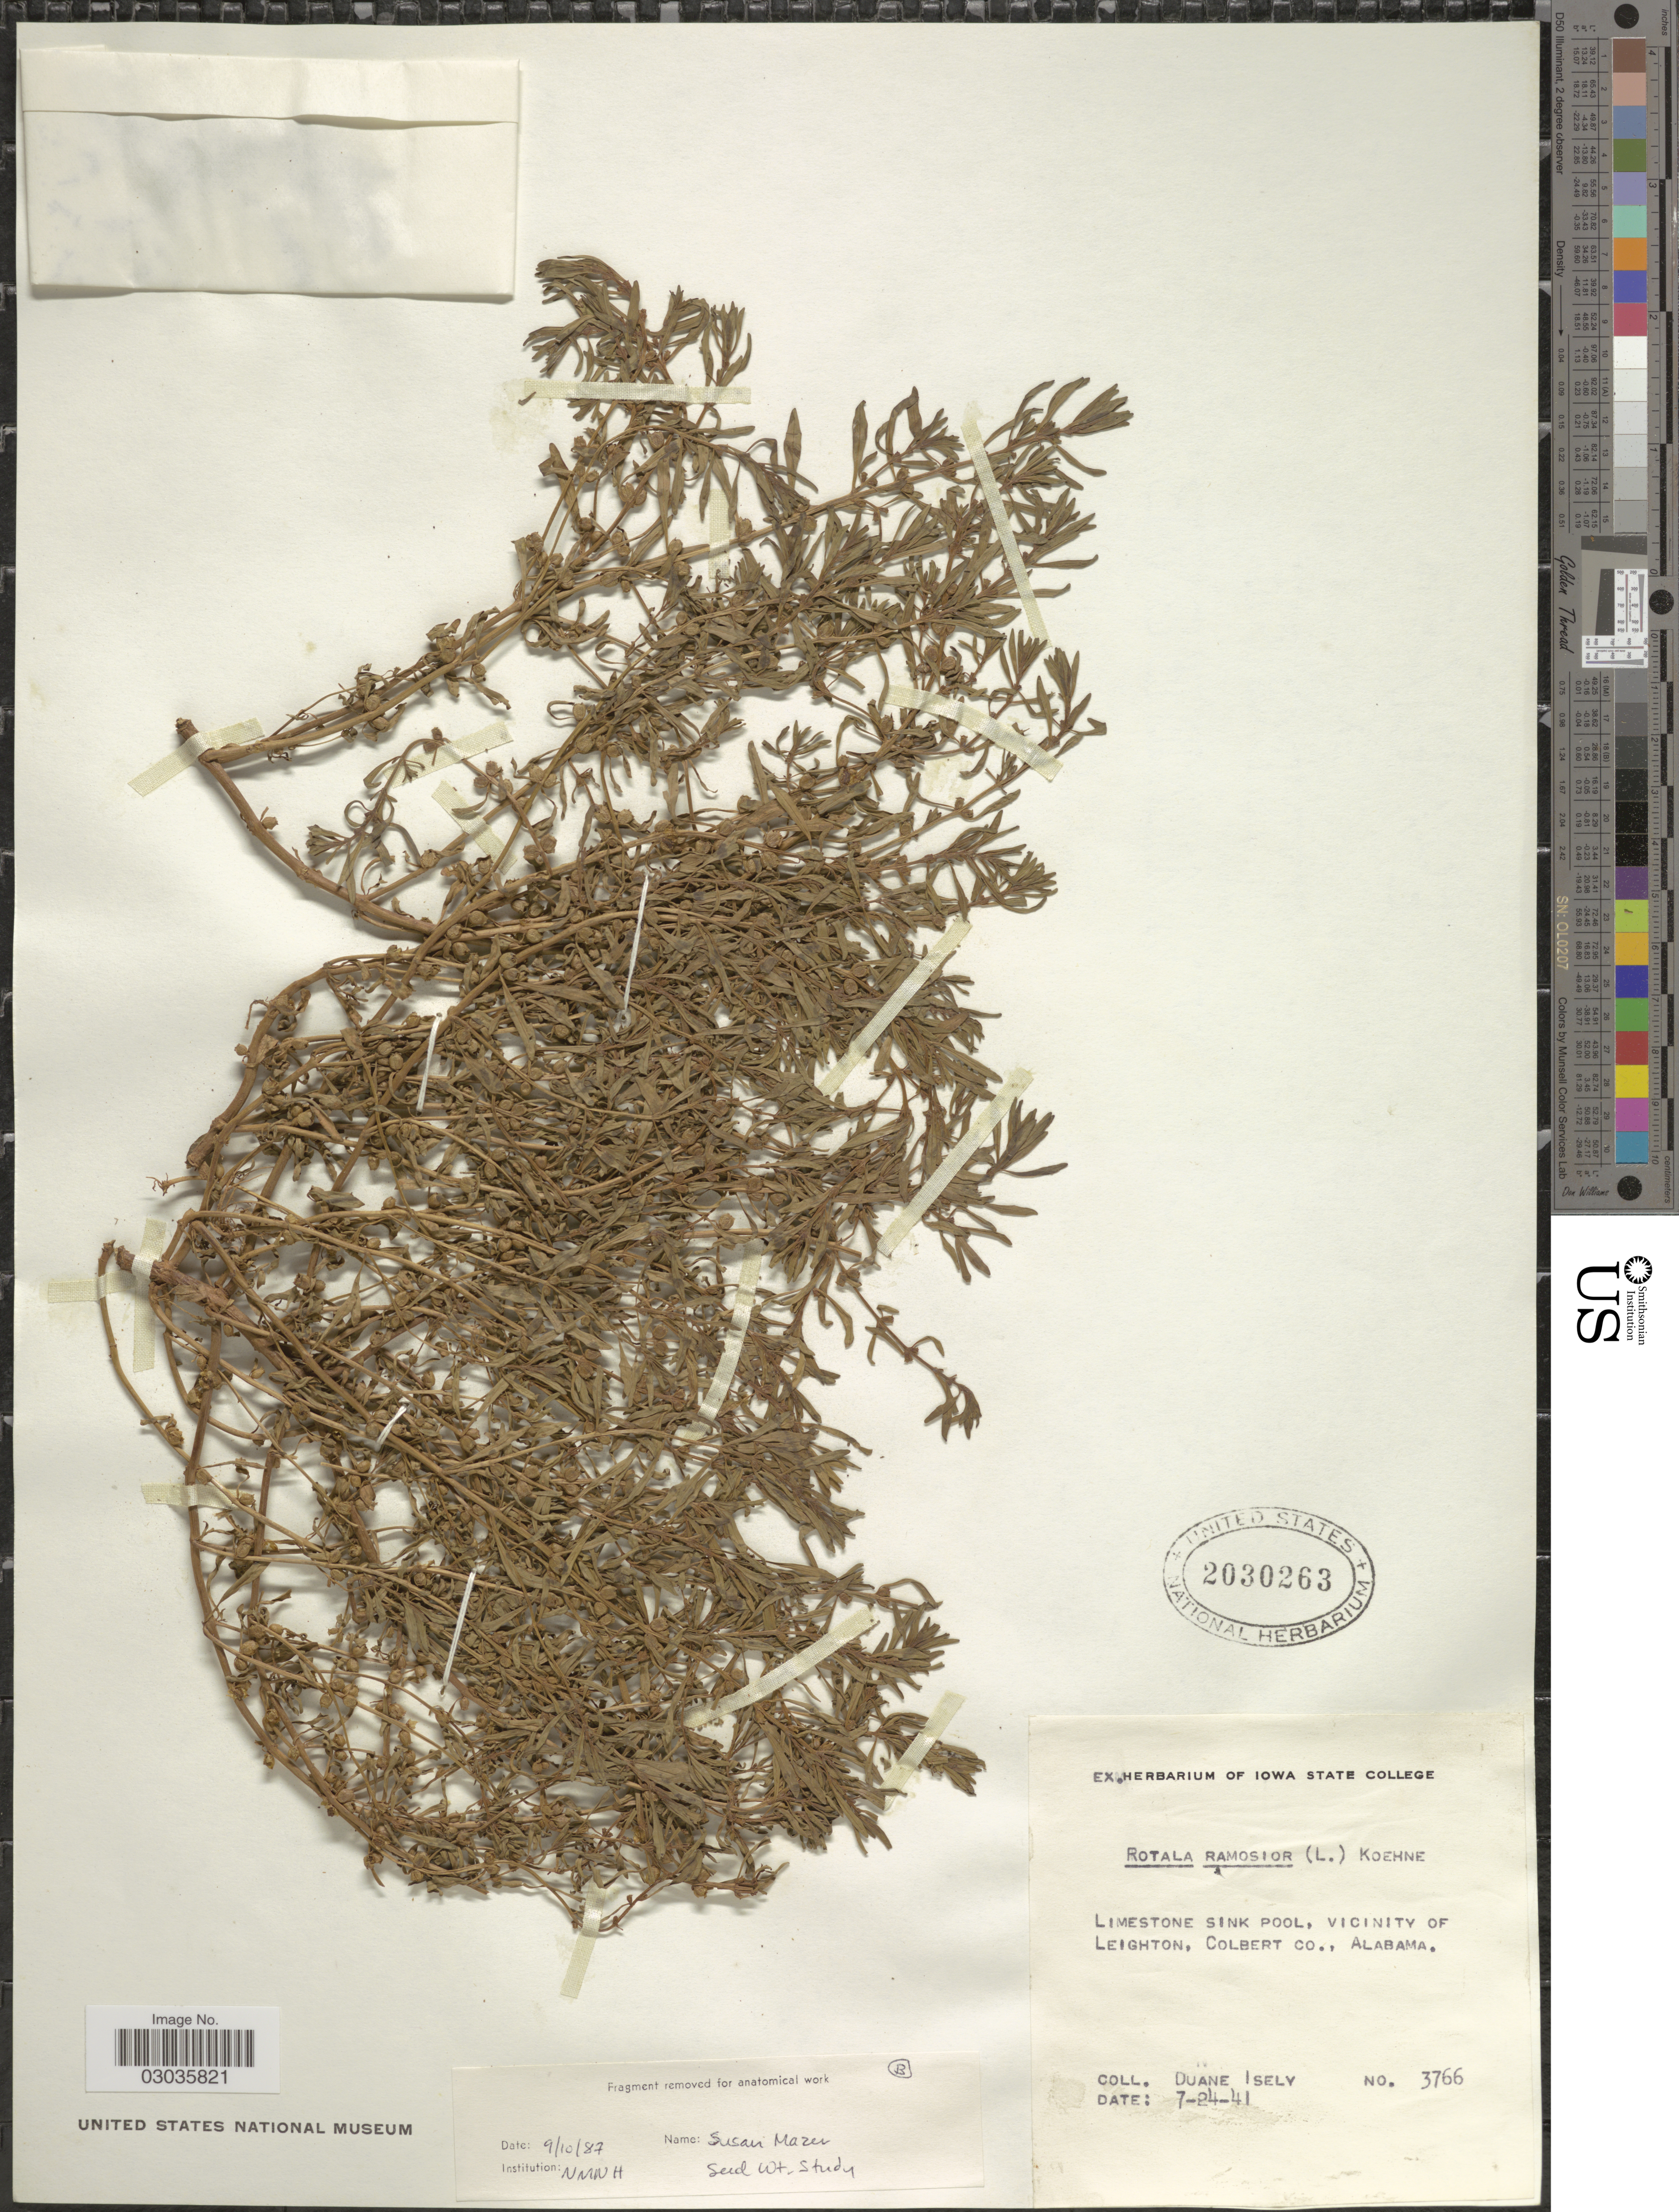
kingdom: Plantae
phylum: Tracheophyta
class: Magnoliopsida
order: Myrtales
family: Lythraceae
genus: Rotala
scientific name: Rotala ramosior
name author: (L.) Koehne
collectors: D. Isely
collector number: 3766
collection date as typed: Transcribed d/m/y: 24/7/41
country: United States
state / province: Alabama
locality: Limestone Sink Pool, Vicinity of Leighton, Colbert Co.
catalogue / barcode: US 2030263